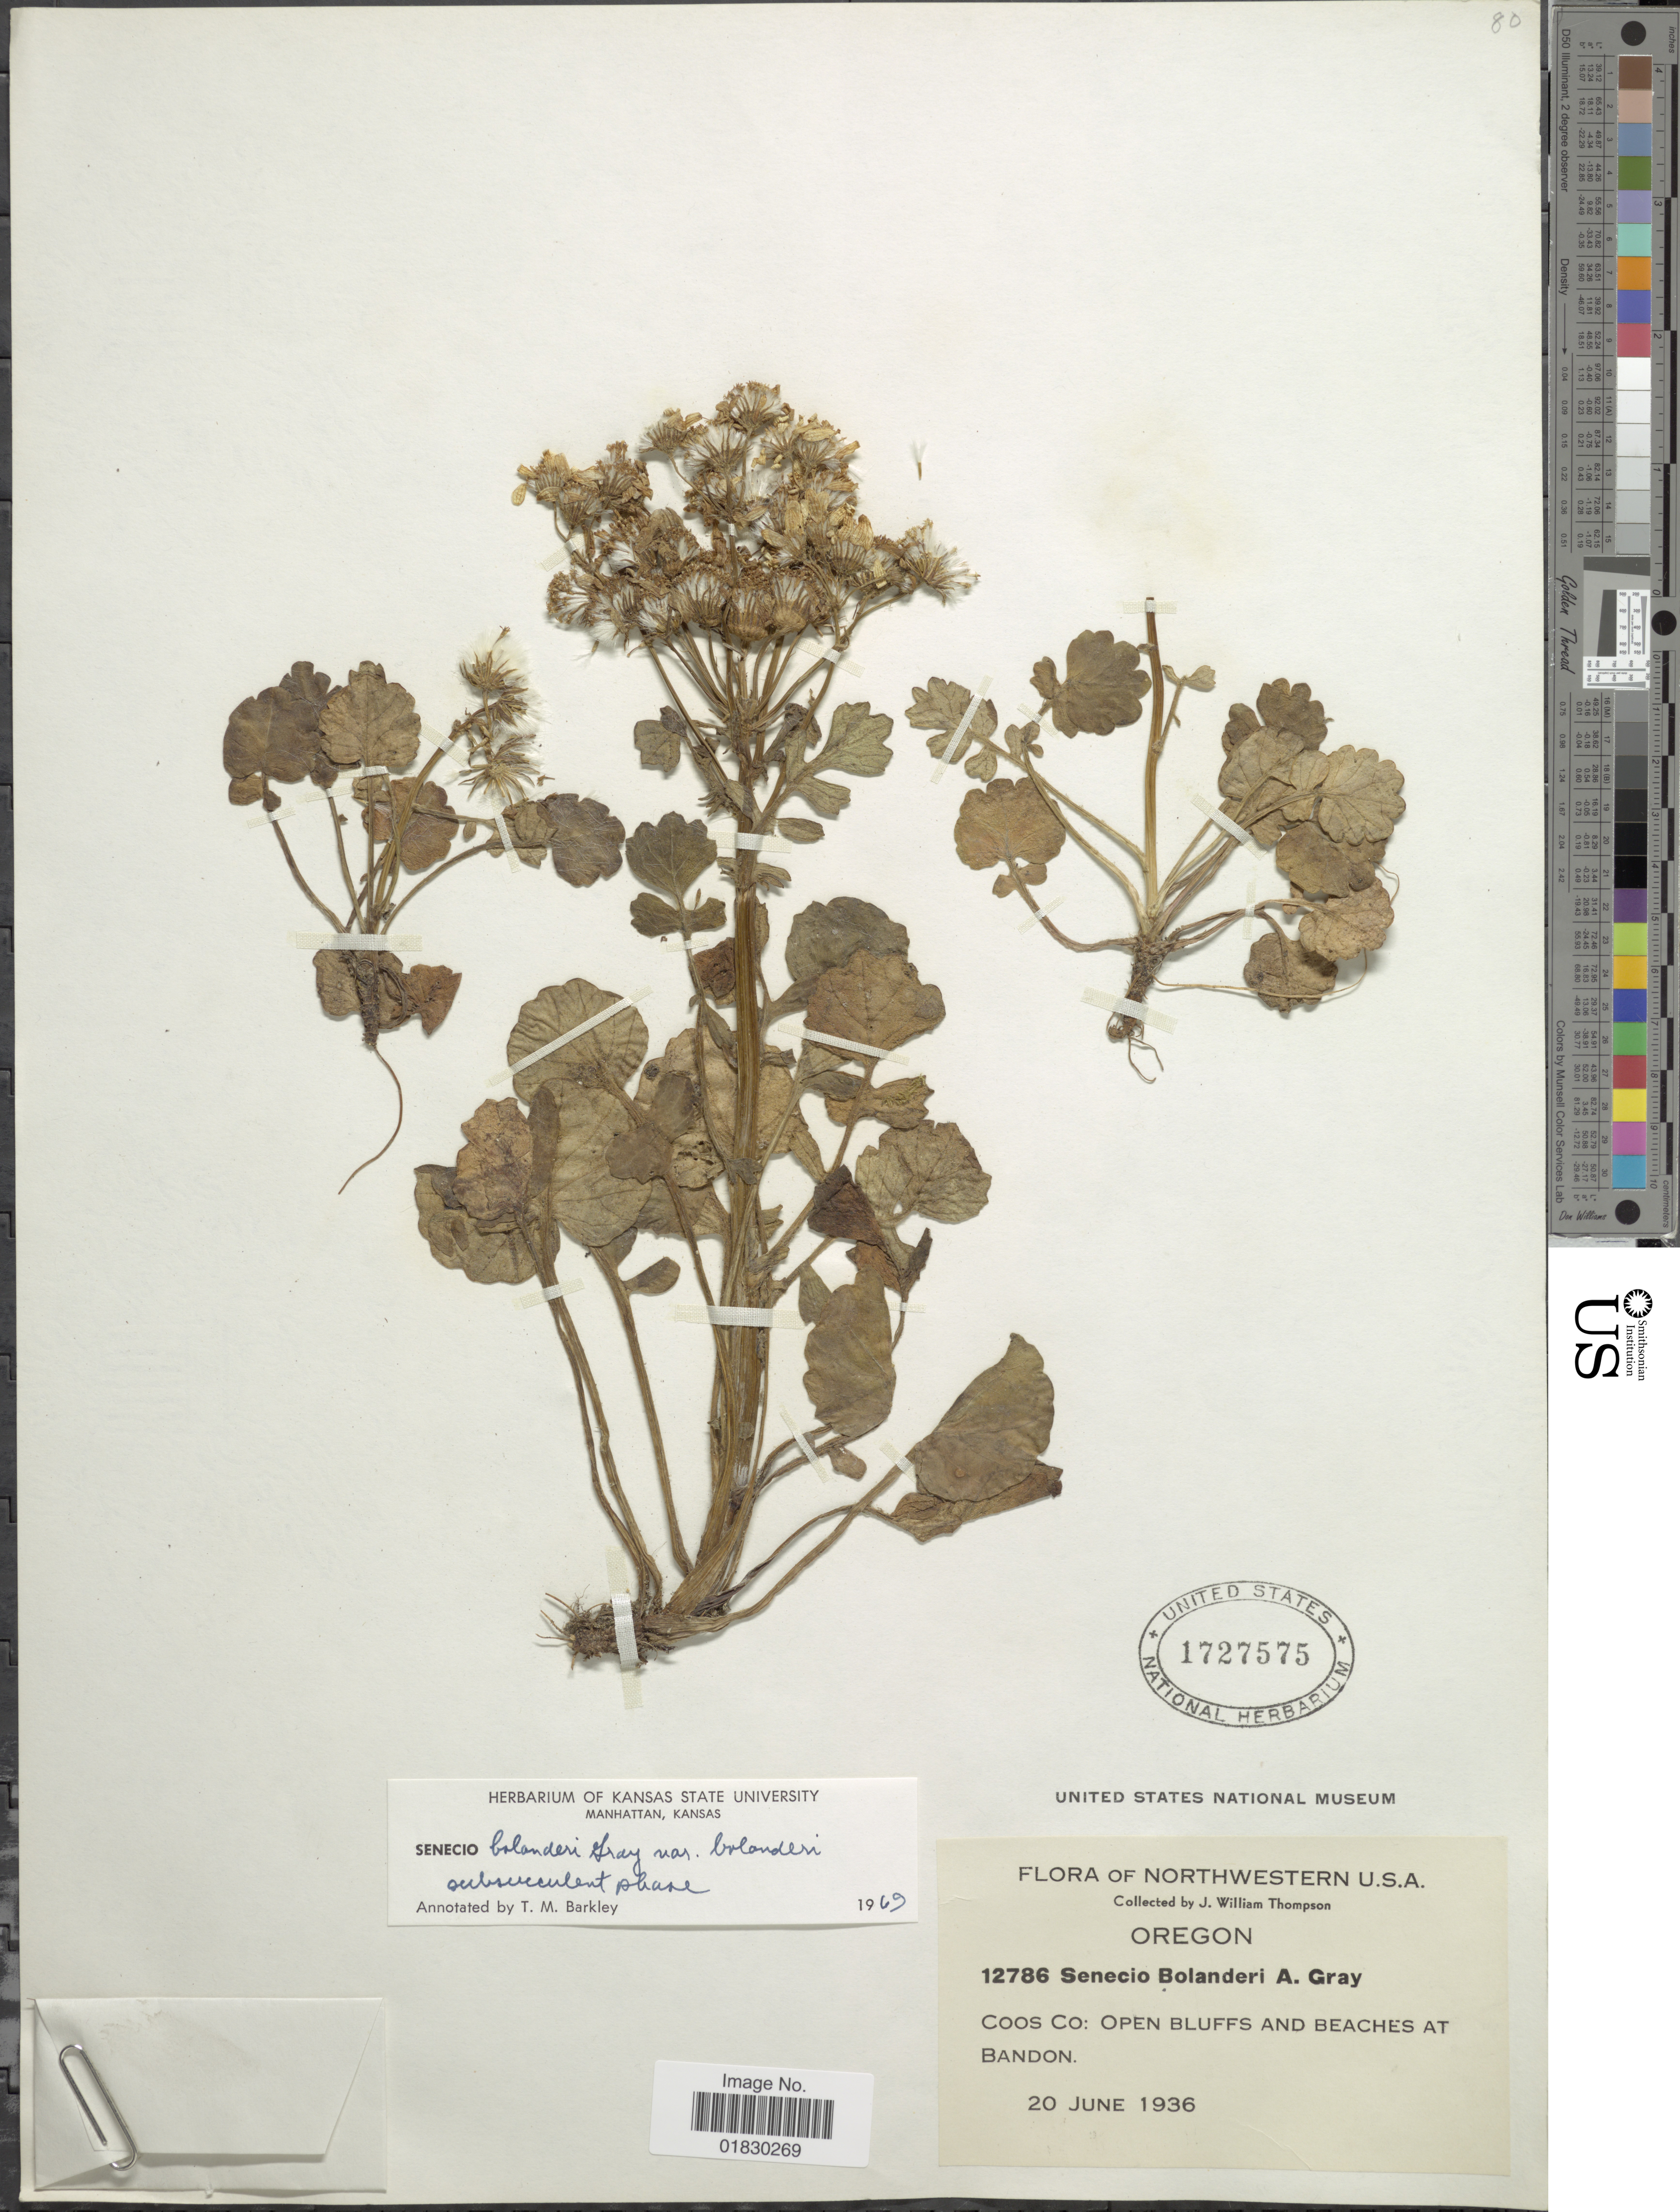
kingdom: Plantae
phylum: Tracheophyta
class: Magnoliopsida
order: Asterales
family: Asteraceae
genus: Packera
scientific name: Packera bolanderi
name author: (A. Gray) W.A. Weber & Á. Löve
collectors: J. W. Thompson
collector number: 12786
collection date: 1936-06-20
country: United States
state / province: Oregon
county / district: Coos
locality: Northwestern U. S. A., Coos Co.: Open Bluffs and Beaches at Bandon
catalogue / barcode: US 1727575